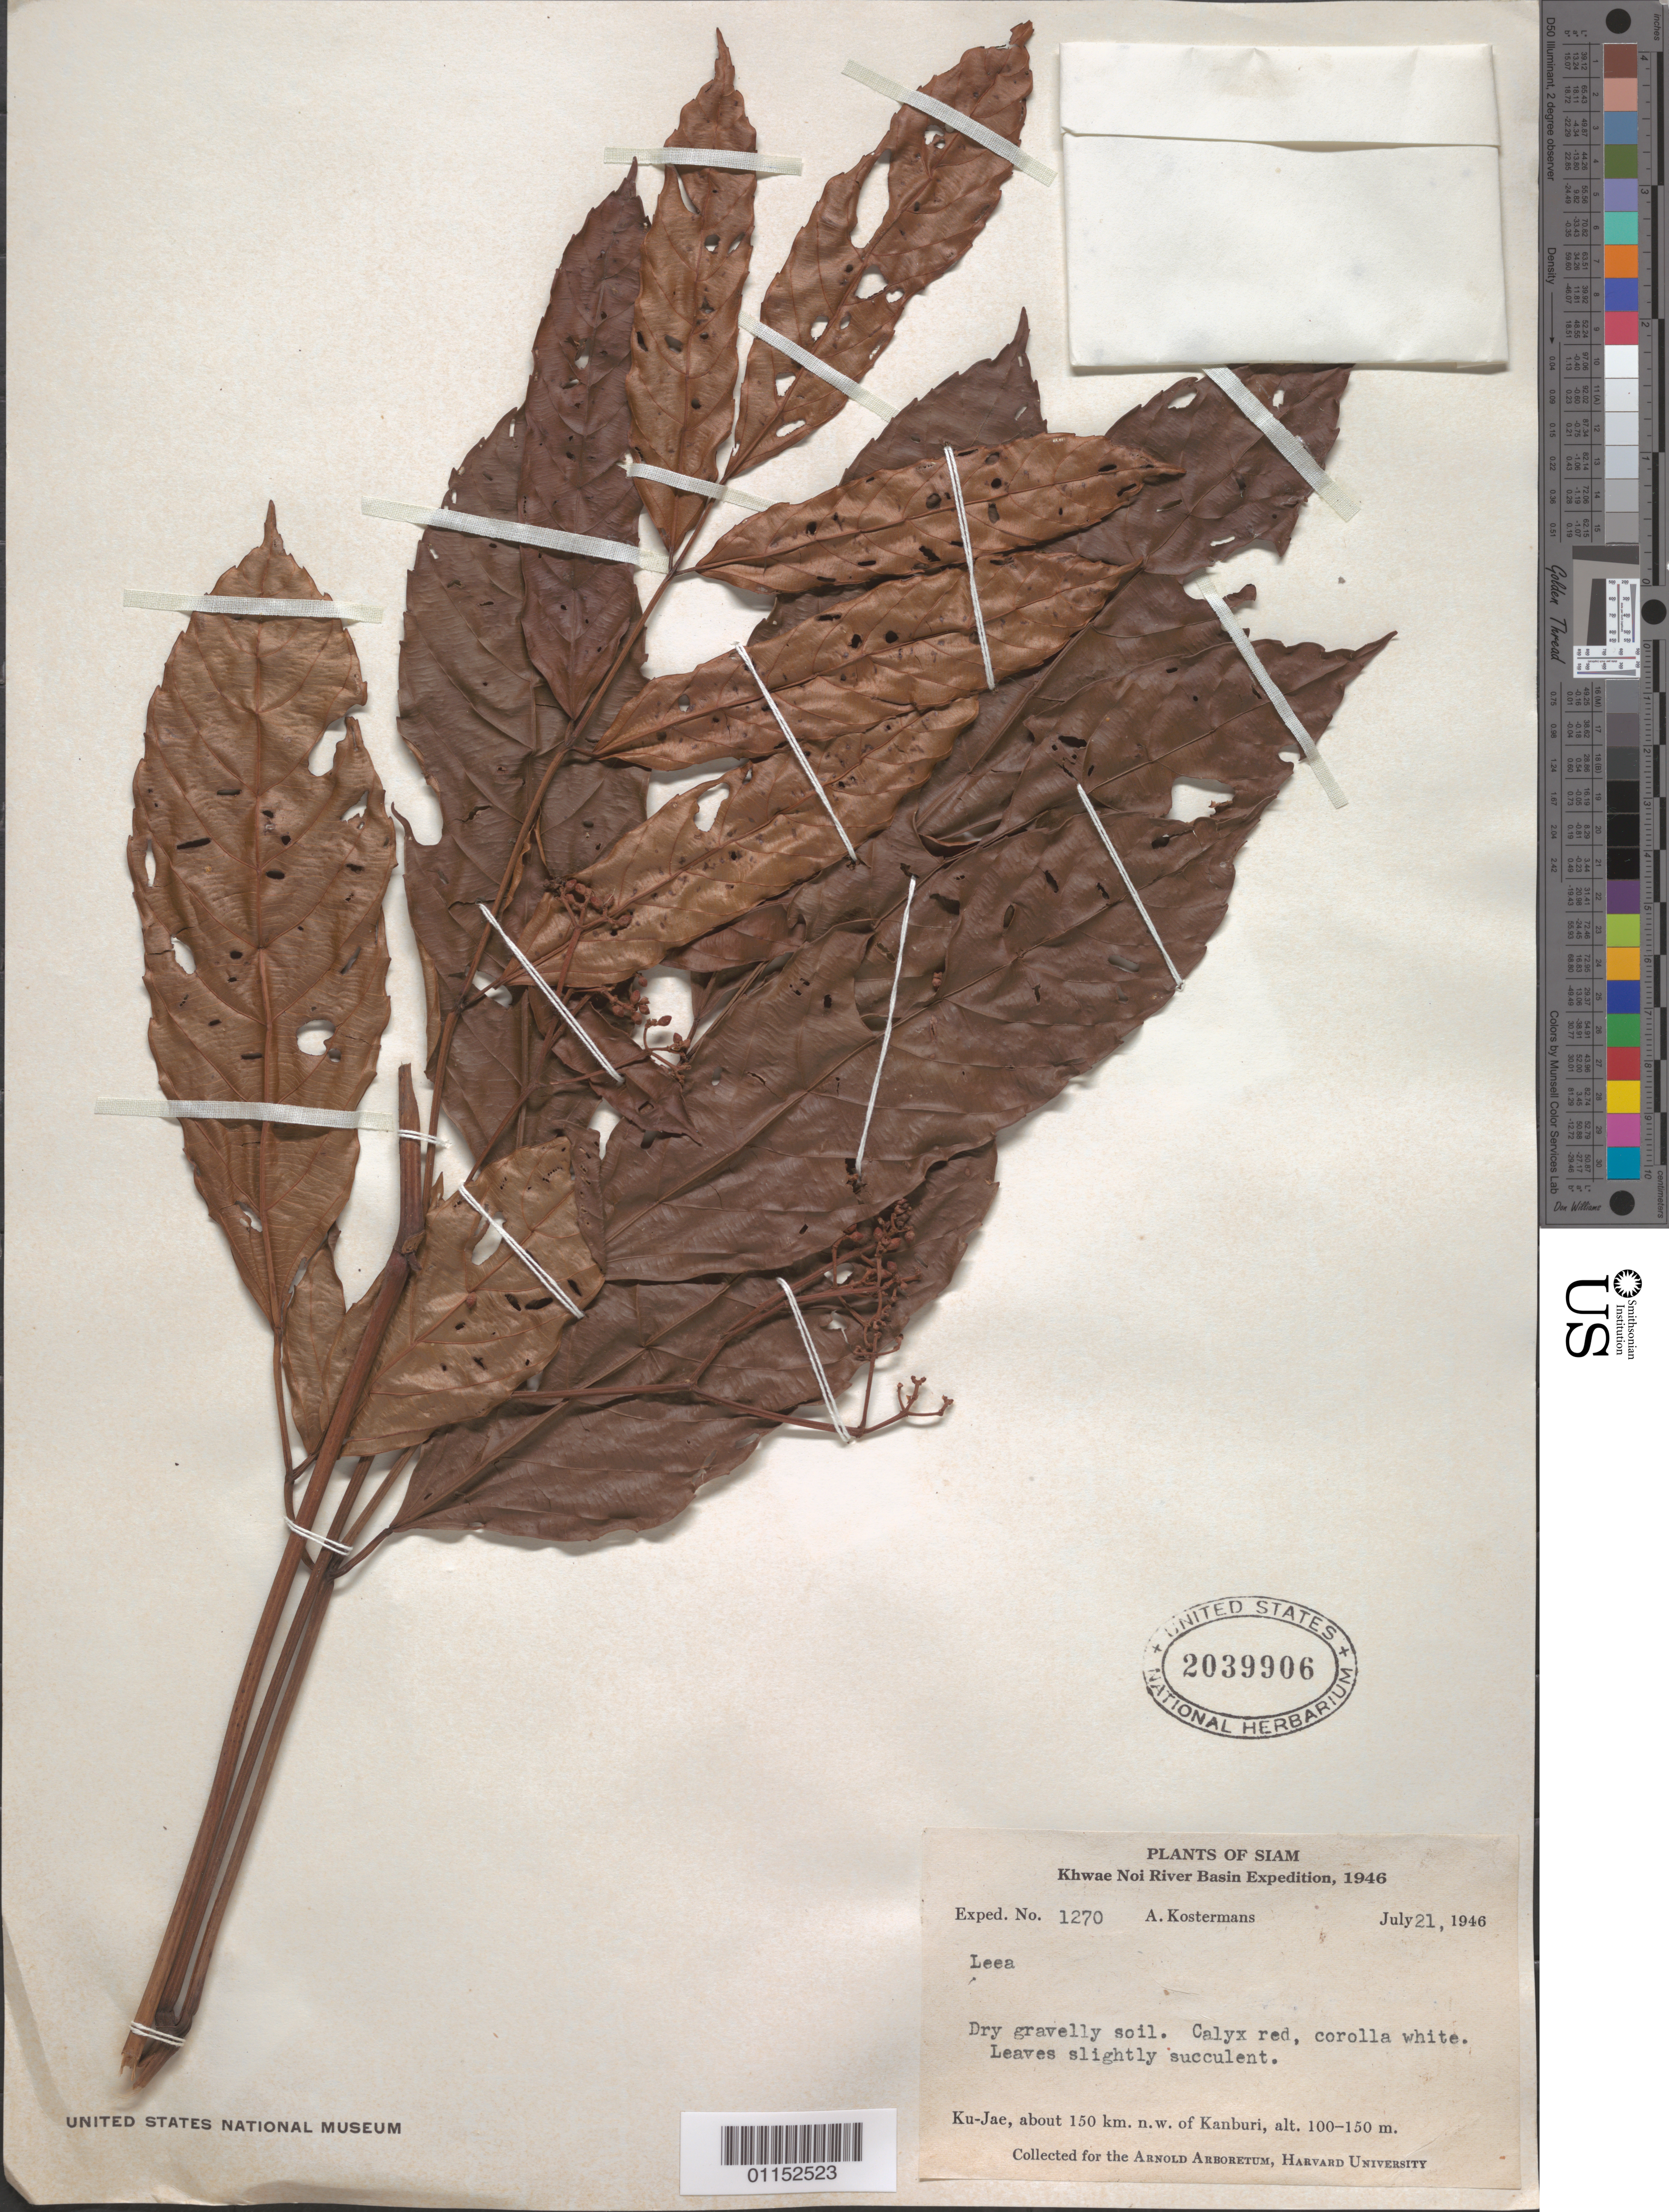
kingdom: Plantae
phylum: Tracheophyta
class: Magnoliopsida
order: Vitales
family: Vitaceae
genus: Leea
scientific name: Leea sp.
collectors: A. J. G. Kostermans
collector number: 1270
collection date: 1946-07-21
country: Thailand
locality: Ku-Jae, about 150 km NW of Kanburi.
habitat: Dry gravelly soil.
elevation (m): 100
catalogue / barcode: US 2039906